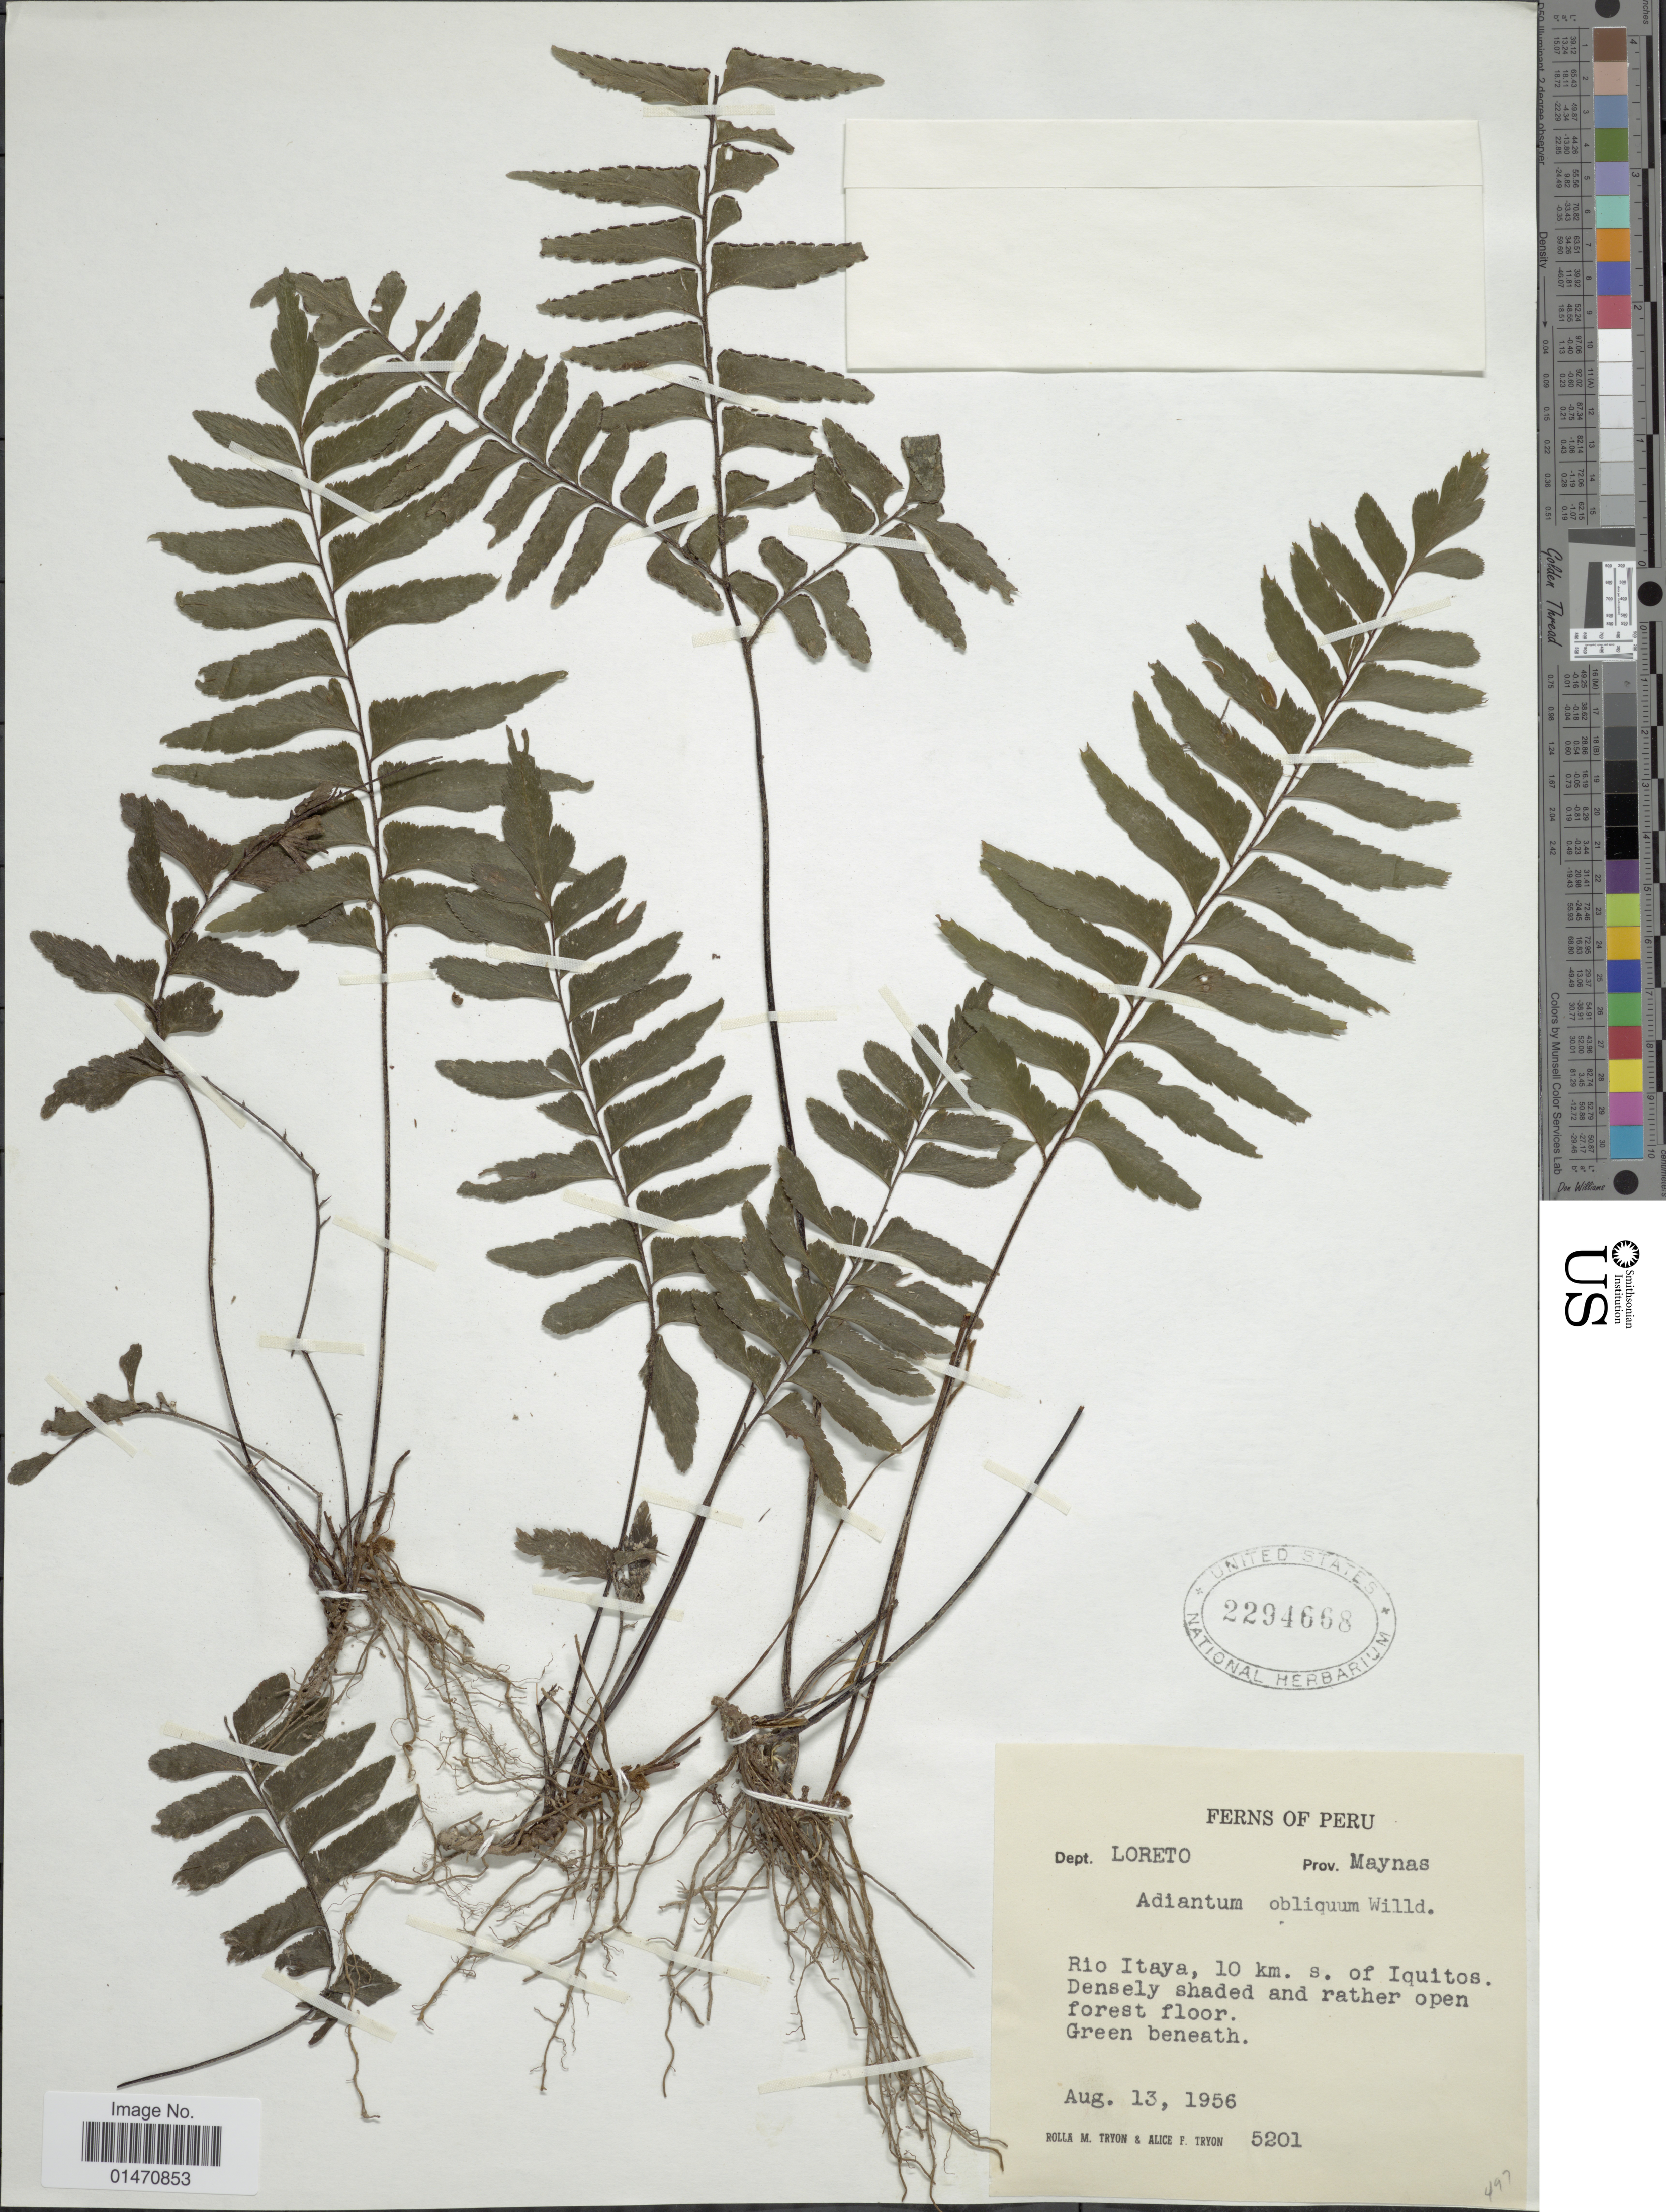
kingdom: Plantae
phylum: Tracheophyta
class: Polypodiopsida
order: Polypodiales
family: Pteridaceae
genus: Adiantum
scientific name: Adiantum obliquum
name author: Willd.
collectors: R. M. Tryon & A. F. Tryon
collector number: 5201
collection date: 1956-08-13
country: Peru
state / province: Loreto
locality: Dept. Loreto, Prov. Maynas, Rio Itaya, 10km s. of Iquitos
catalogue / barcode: US 2294668